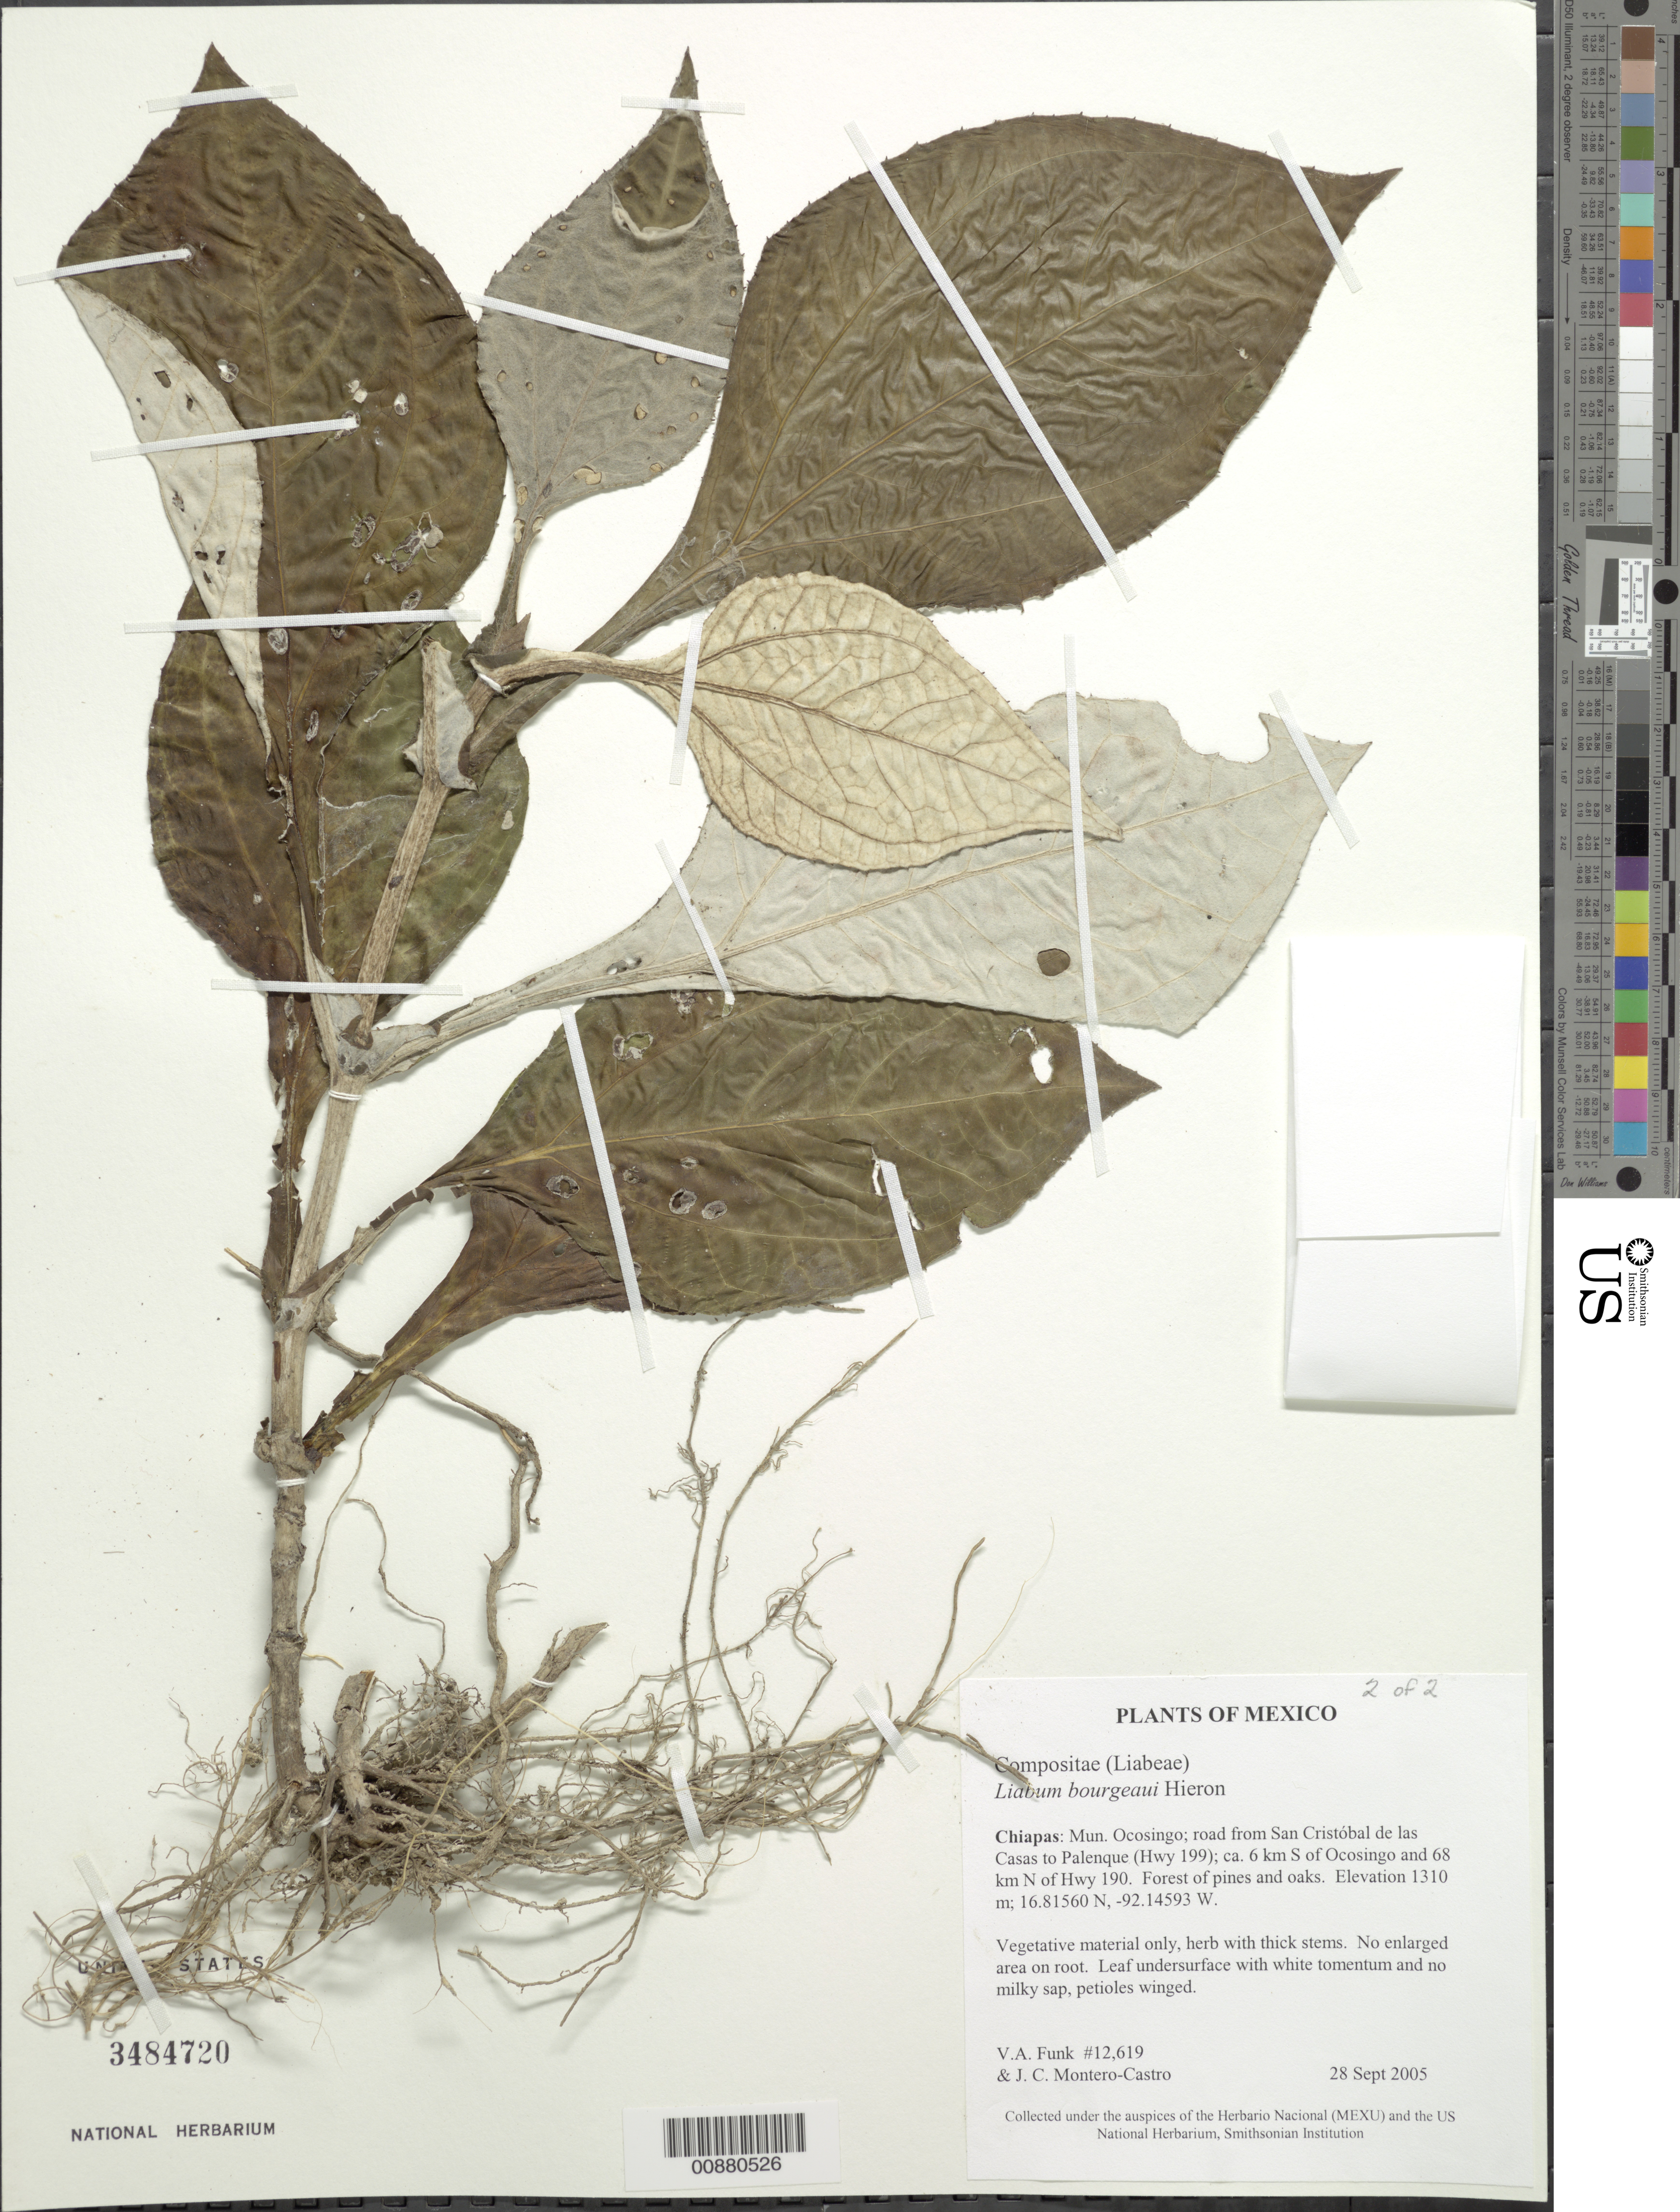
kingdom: Plantae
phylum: Tracheophyta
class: Magnoliopsida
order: Asterales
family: Asteraceae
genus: Liabum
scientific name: Liabum bourgeaui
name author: Hieron.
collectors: V. Funk & J. Montero-Castro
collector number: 12619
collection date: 2005-09-28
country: Mexico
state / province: Chiapas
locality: Chiapas: Mun. Ocosingo; road from San Cristóbal de las Casas to Palenque (Hwy 199); ca. 6 km S of Ocosingo and 68 km n of Hwy 190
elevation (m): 1310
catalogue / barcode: US 3484720